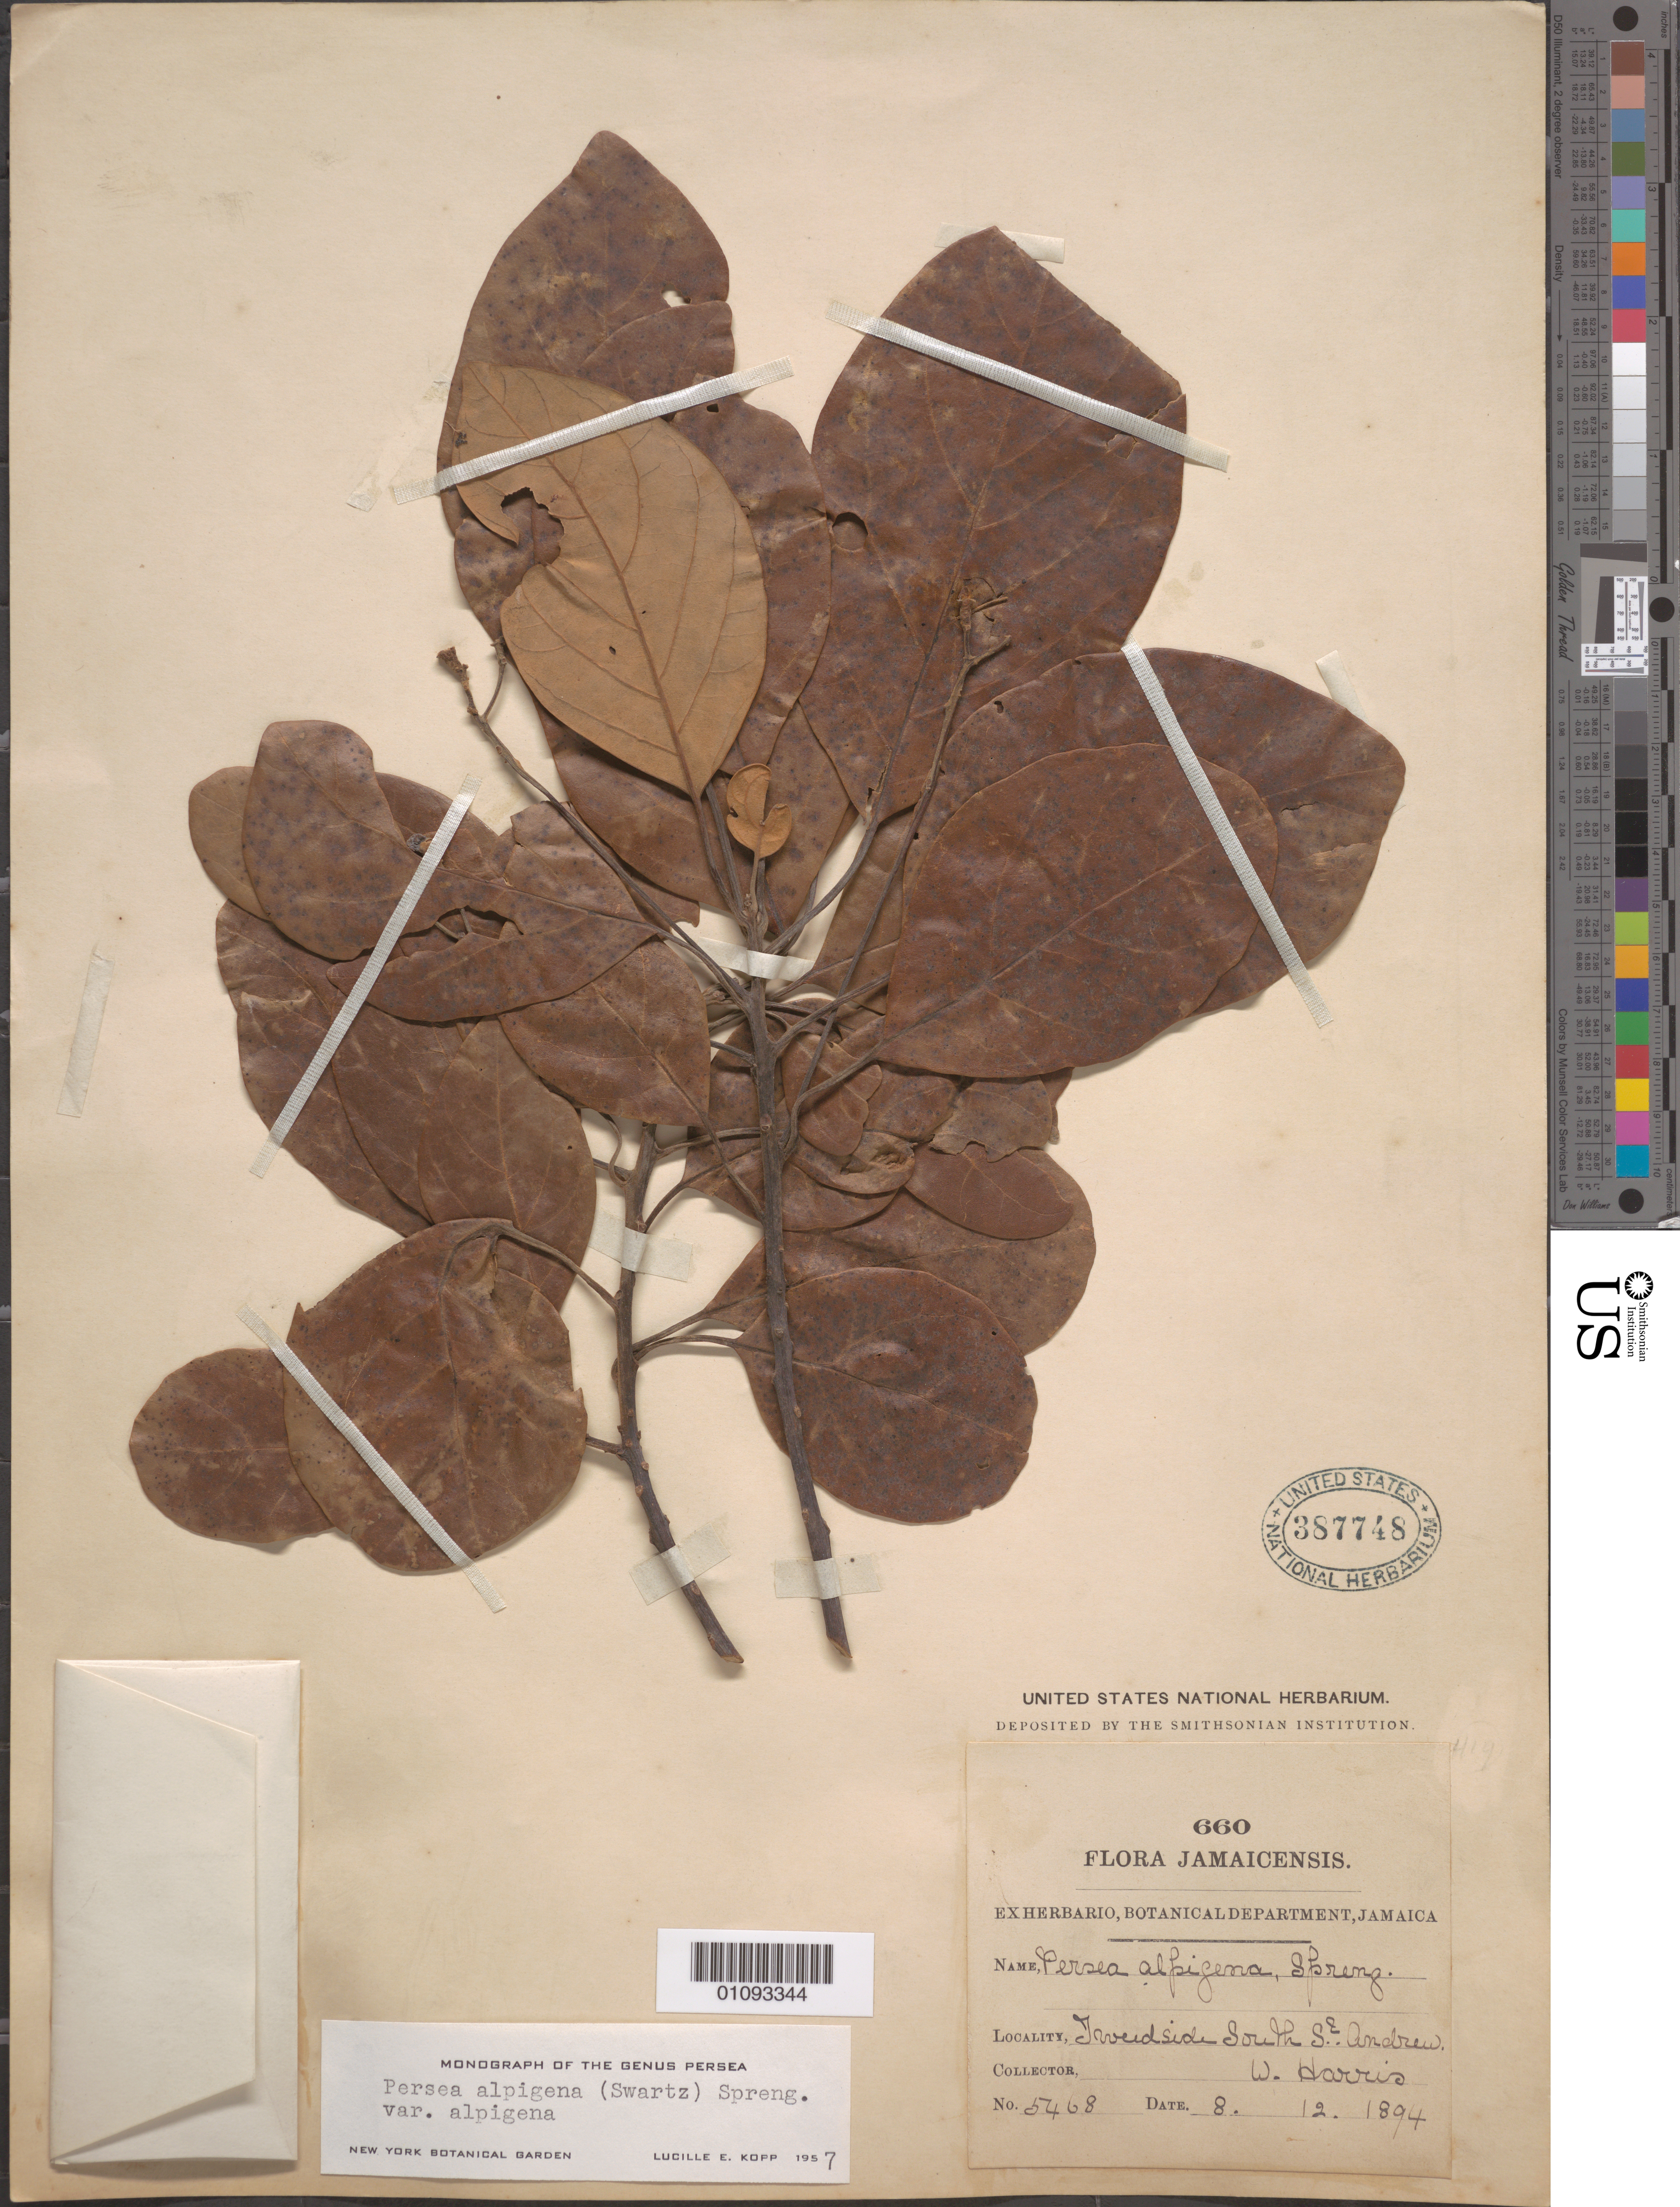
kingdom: Plantae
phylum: Tracheophyta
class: Magnoliopsida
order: Laurales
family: Lauraceae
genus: Persea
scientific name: Persea alpigena var. alpigena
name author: Spreng.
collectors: W. Harris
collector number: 5468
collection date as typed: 08 Jan 1894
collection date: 1894-01-08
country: Jamaica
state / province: Saint Andrew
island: Jamaica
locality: S St. Andrew.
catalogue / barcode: US 387748